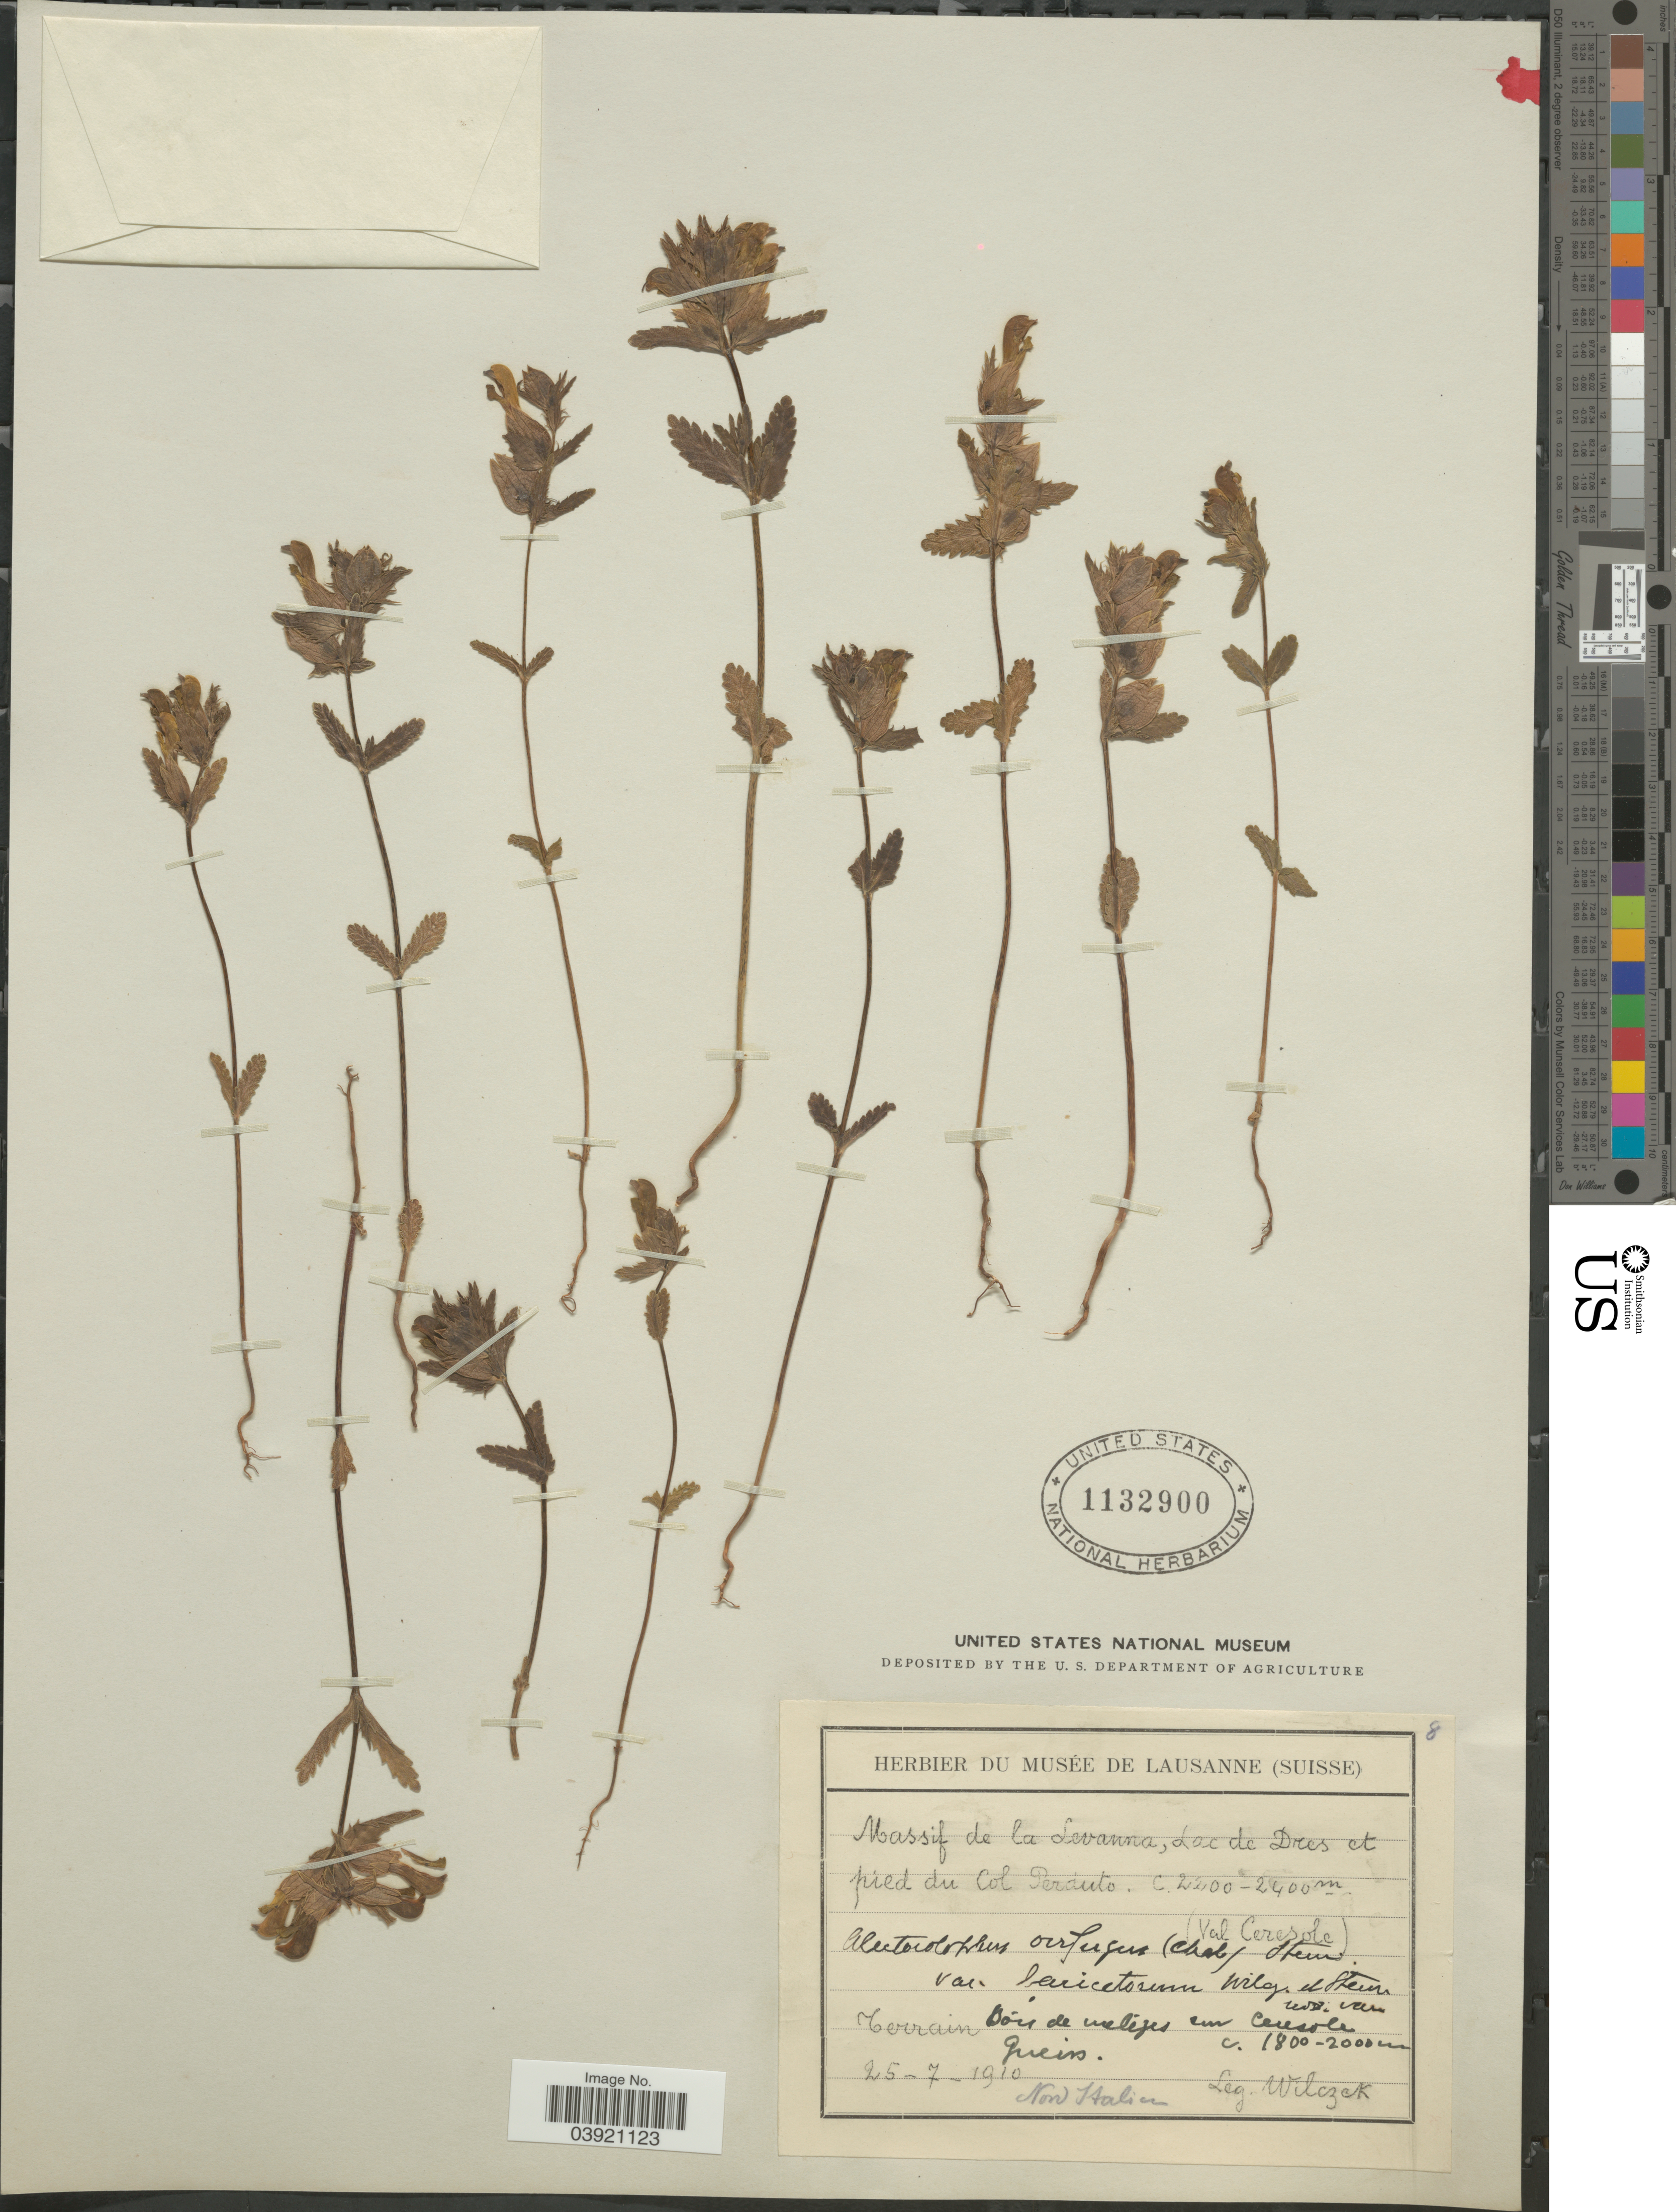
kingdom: Plantae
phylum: Tracheophyta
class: Magnoliopsida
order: Lamiales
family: Orobanchaceae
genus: Rhinanthus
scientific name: Rhinanthus sp.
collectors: Wilczek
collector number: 8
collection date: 1910-07-25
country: Italy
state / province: Piedmont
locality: Suisse. Massif de la Levanna, Lac de Dres et pied du Col Perduto. (Val Ceresole).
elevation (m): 1800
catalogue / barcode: US 1132900